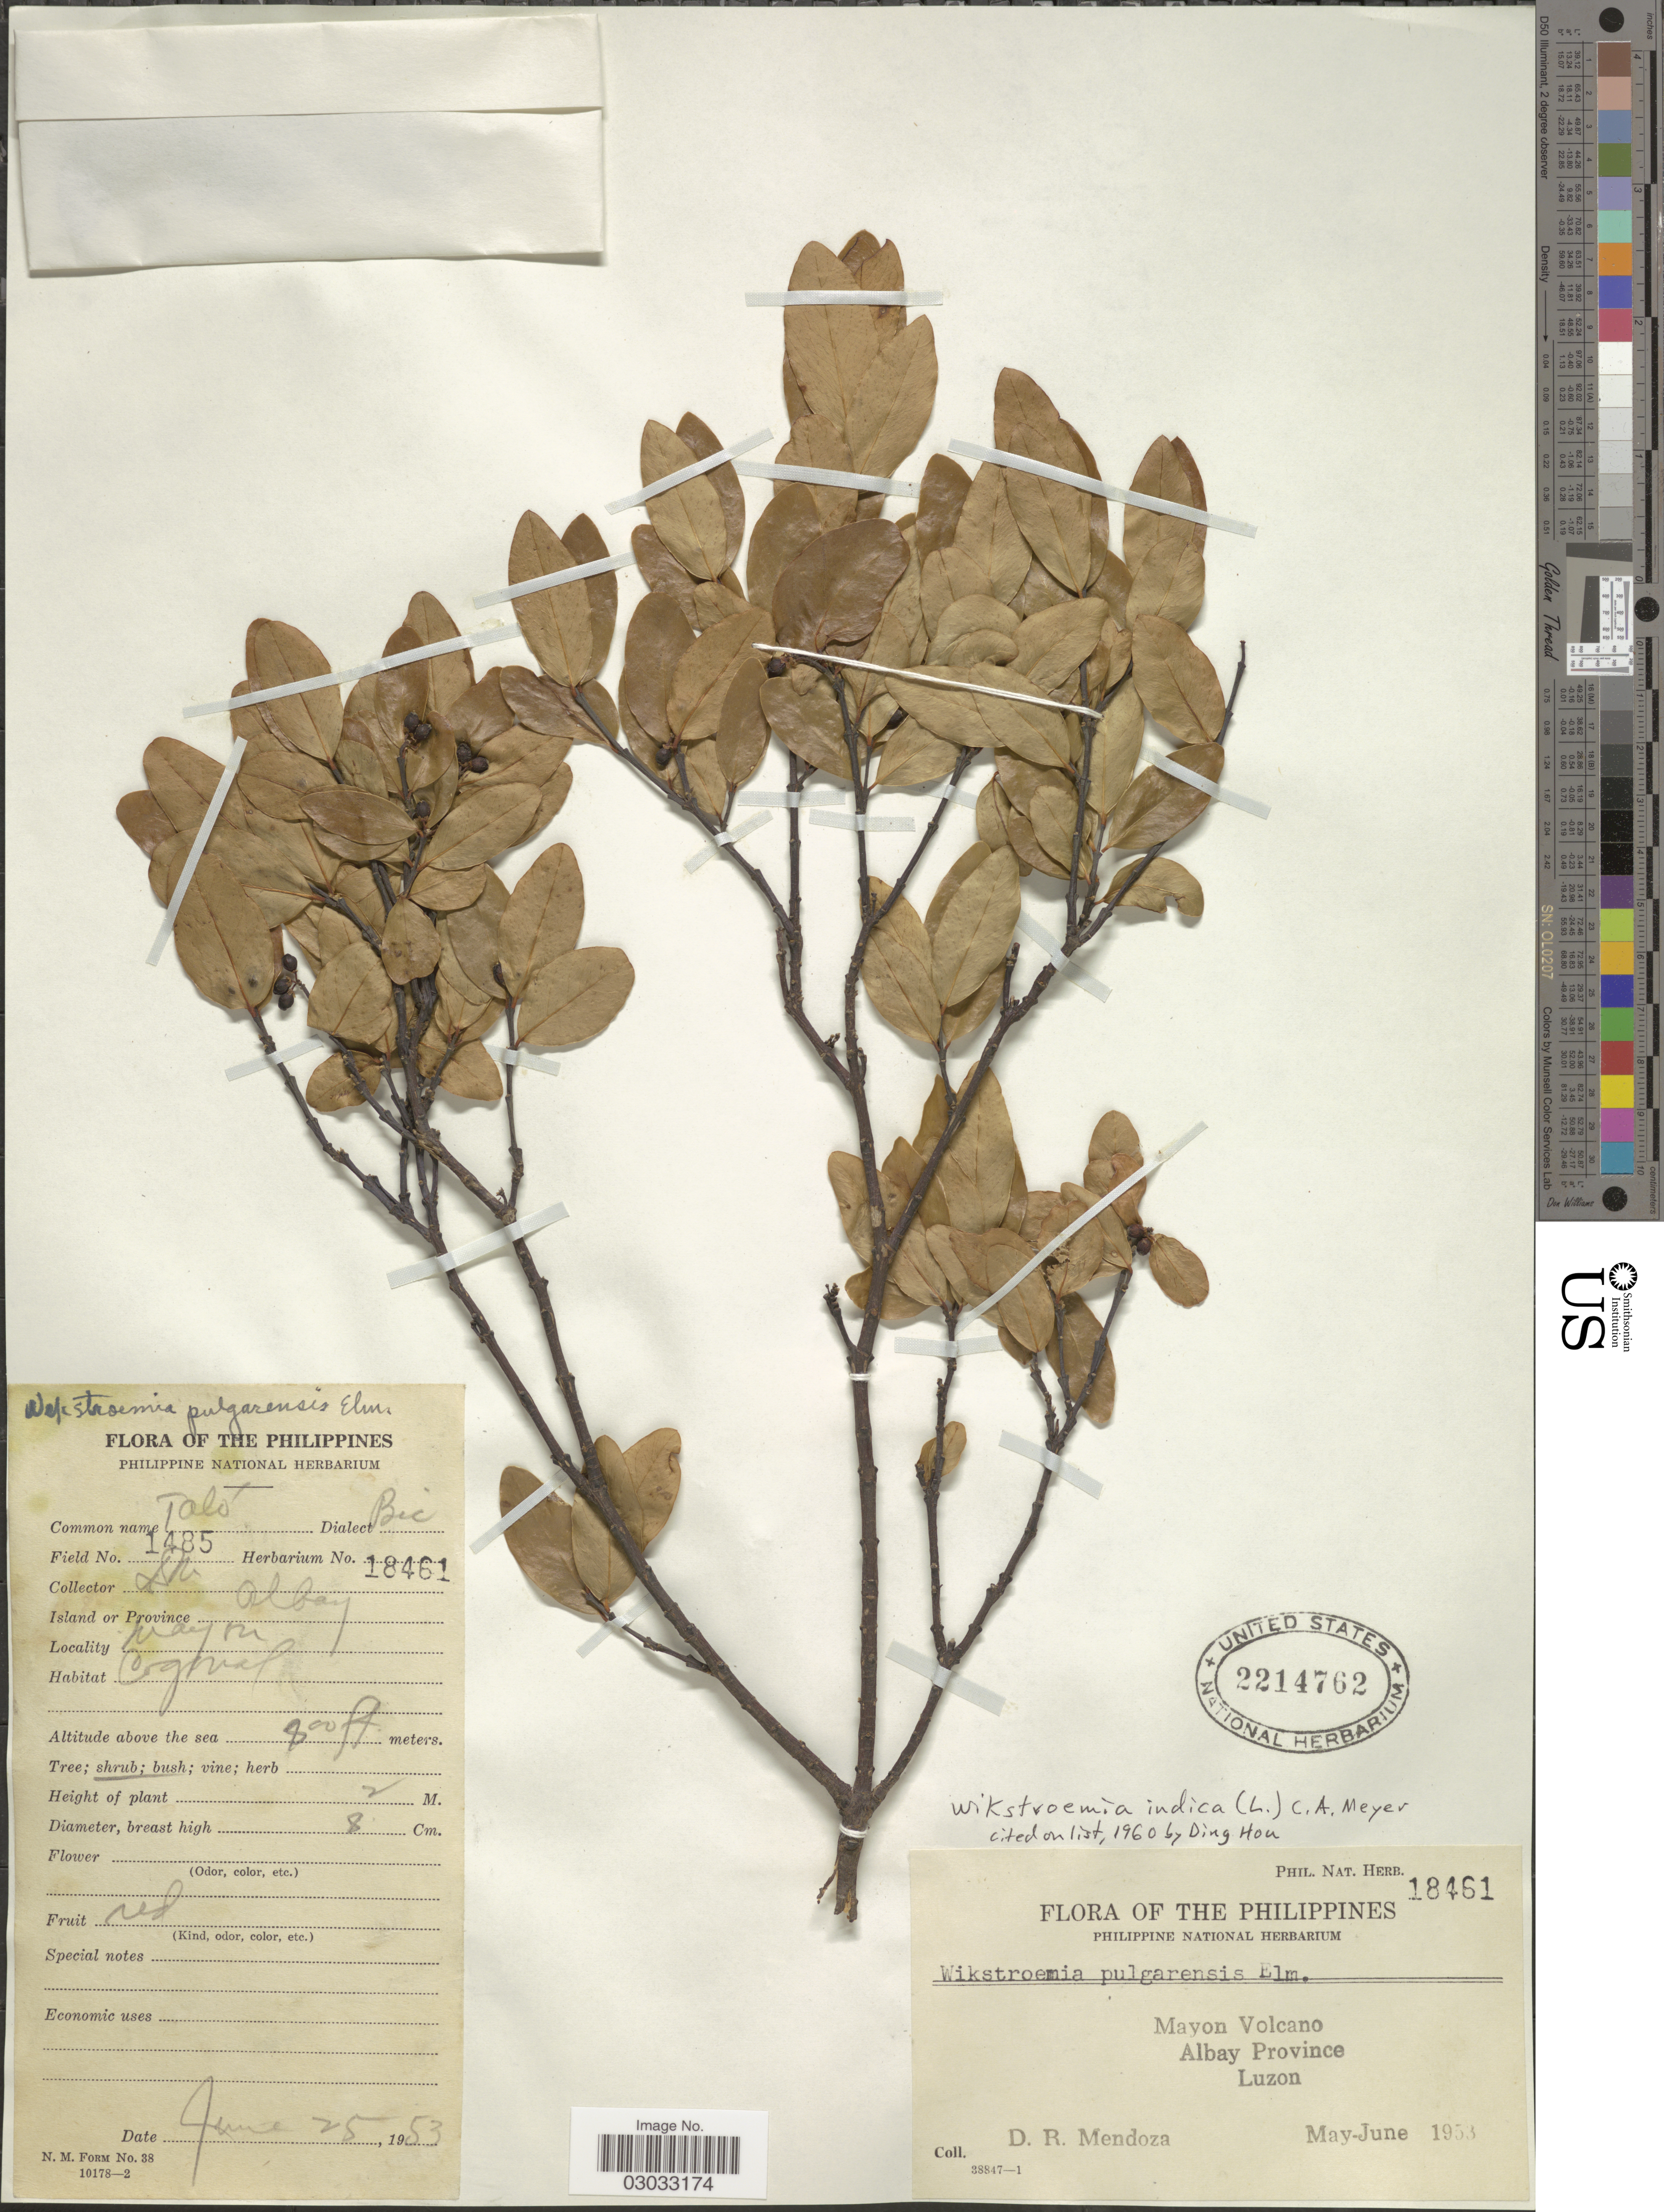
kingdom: Plantae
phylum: Tracheophyta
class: Magnoliopsida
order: Malvales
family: Thymelaeaceae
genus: Wikstroemia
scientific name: Wikstroemia indica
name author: (L.) C.A. Mey.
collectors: D. Mendoza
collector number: Phil. Nat. Herb. 18461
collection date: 1953-06-25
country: Philippines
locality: Mayon Volcano, Albay Province, Luzon.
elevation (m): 244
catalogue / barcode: US 2214762